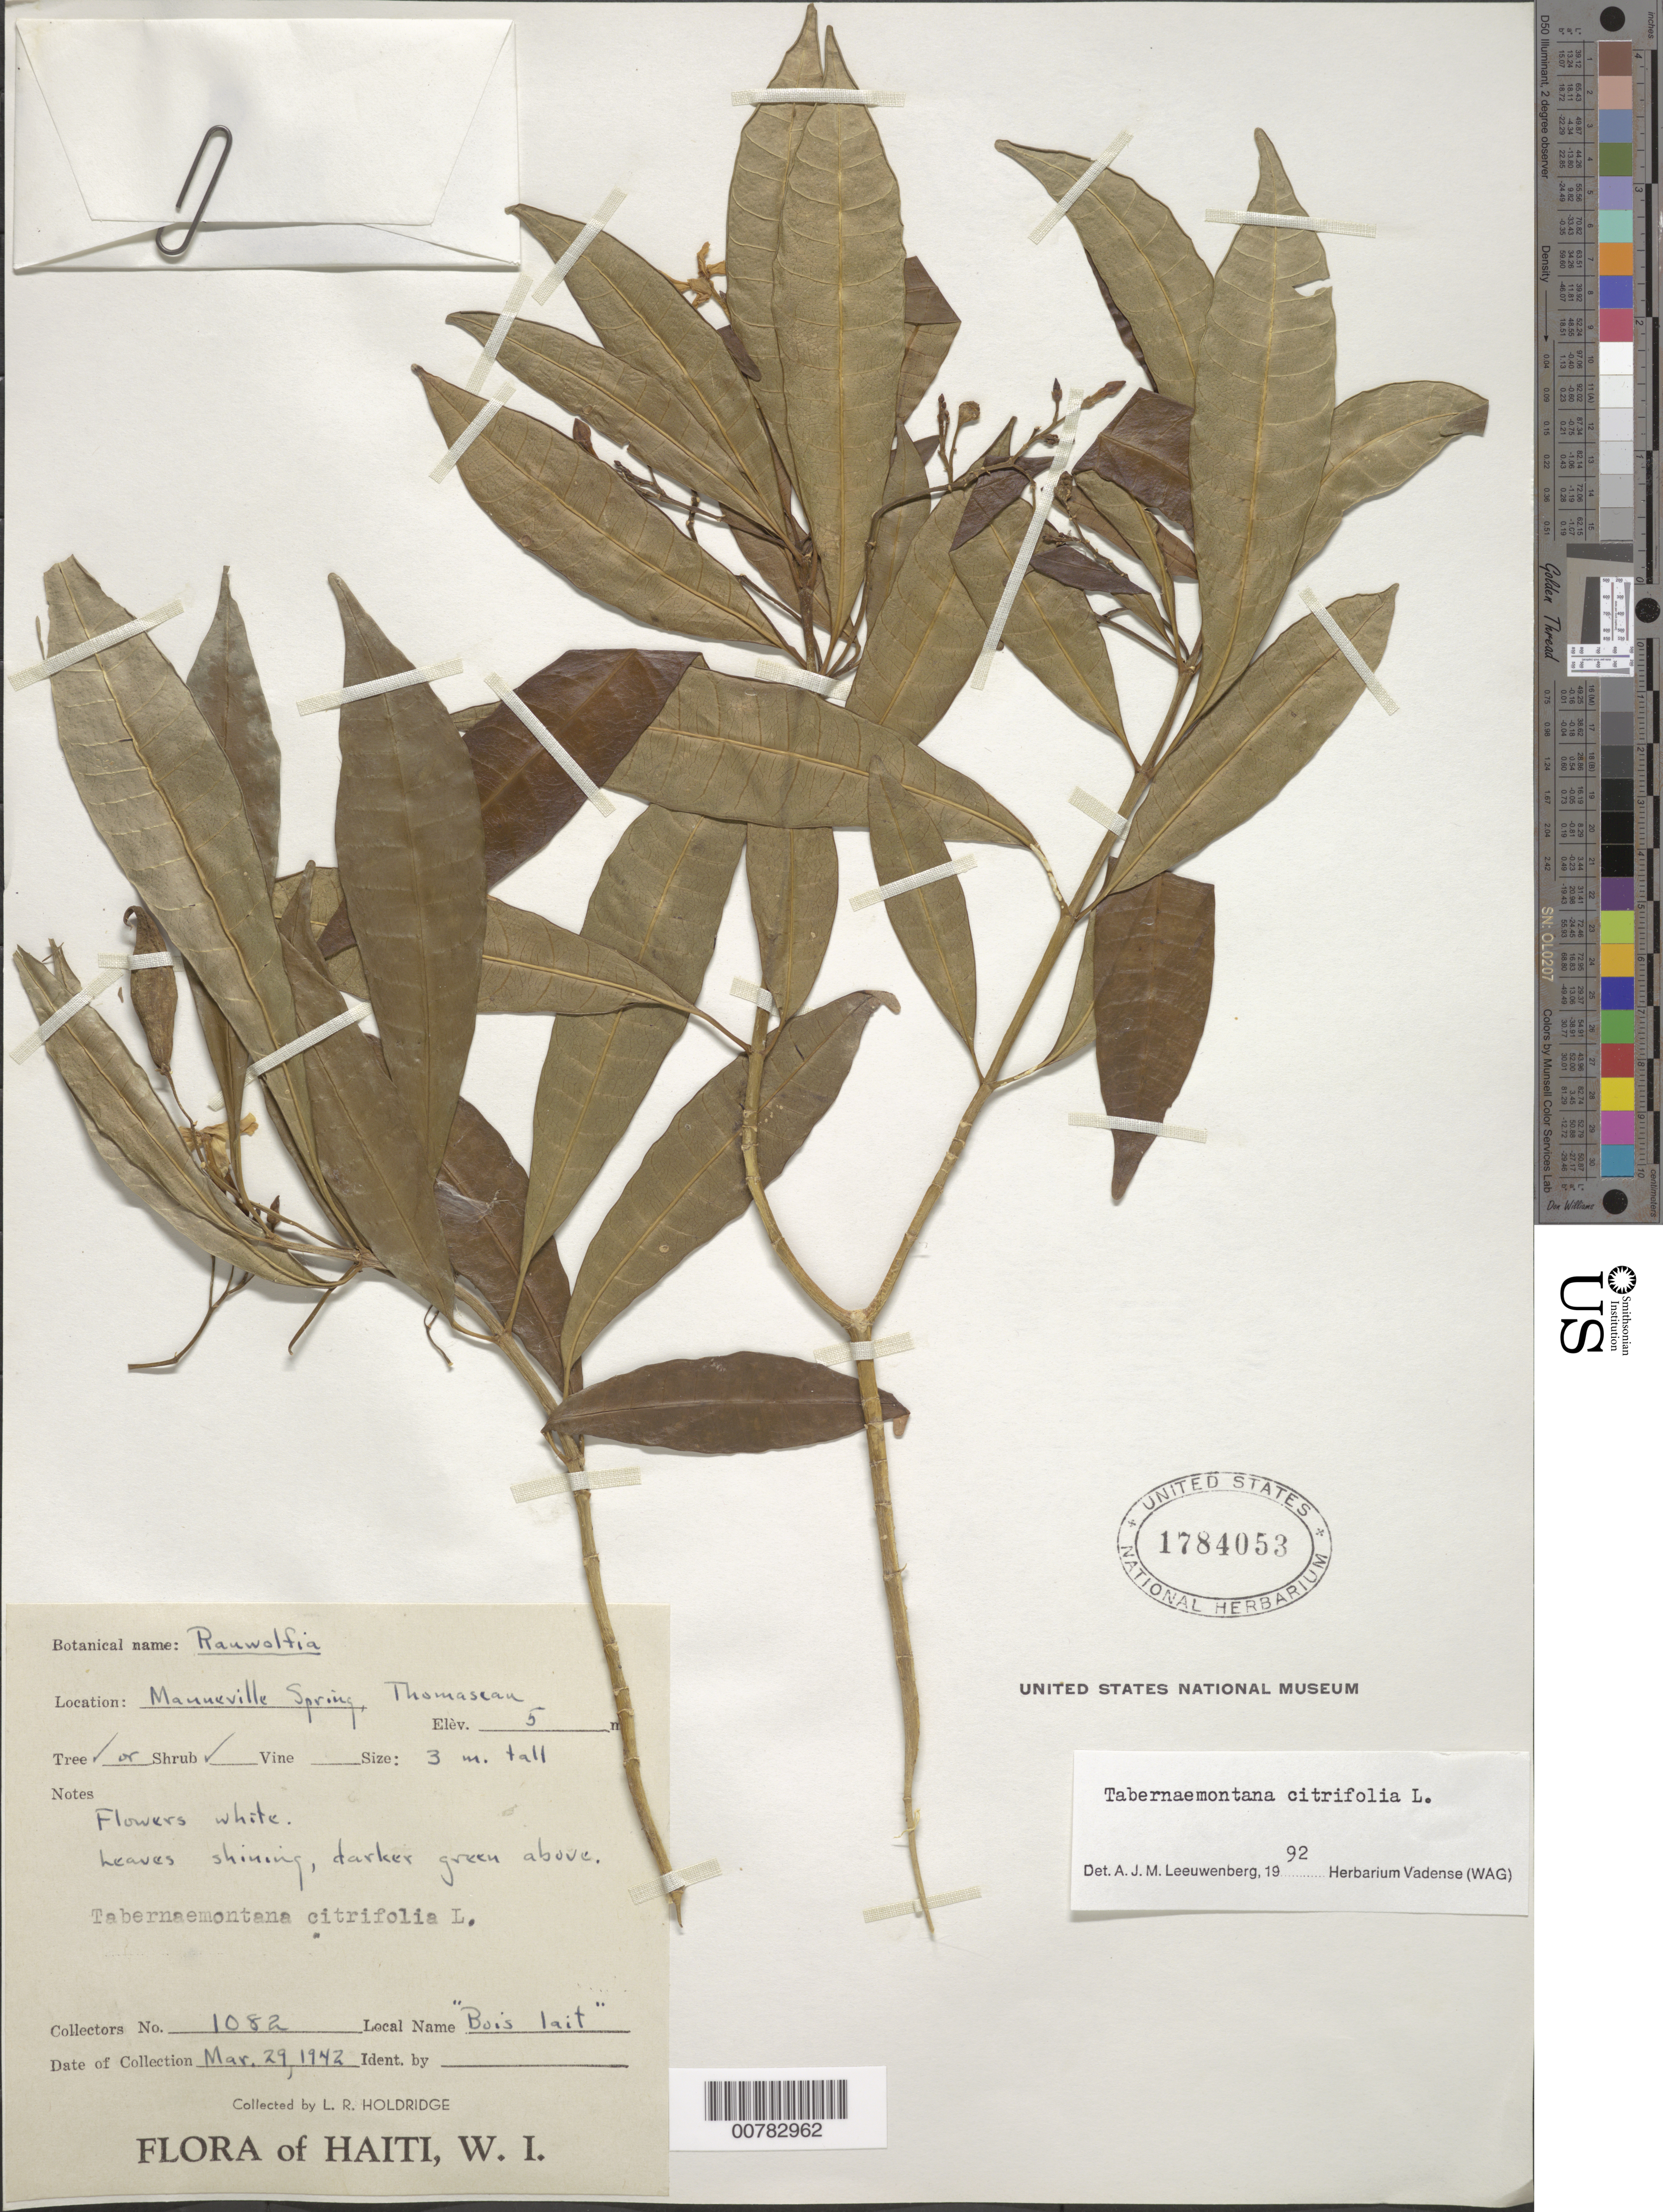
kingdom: Plantae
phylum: Tracheophyta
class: Magnoliopsida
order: Gentianales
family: Apocynaceae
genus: Tabernaemontana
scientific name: Tabernaemontana citrifolia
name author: L.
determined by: Leeuwenberg, A. J. M.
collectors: L. Holdridge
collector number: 1082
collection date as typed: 29 Mar 1942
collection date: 1942-03-29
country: Haiti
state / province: Ouest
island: Hispaniola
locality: Thomasseau, Manneville Spring.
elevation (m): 5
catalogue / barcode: US 1784053